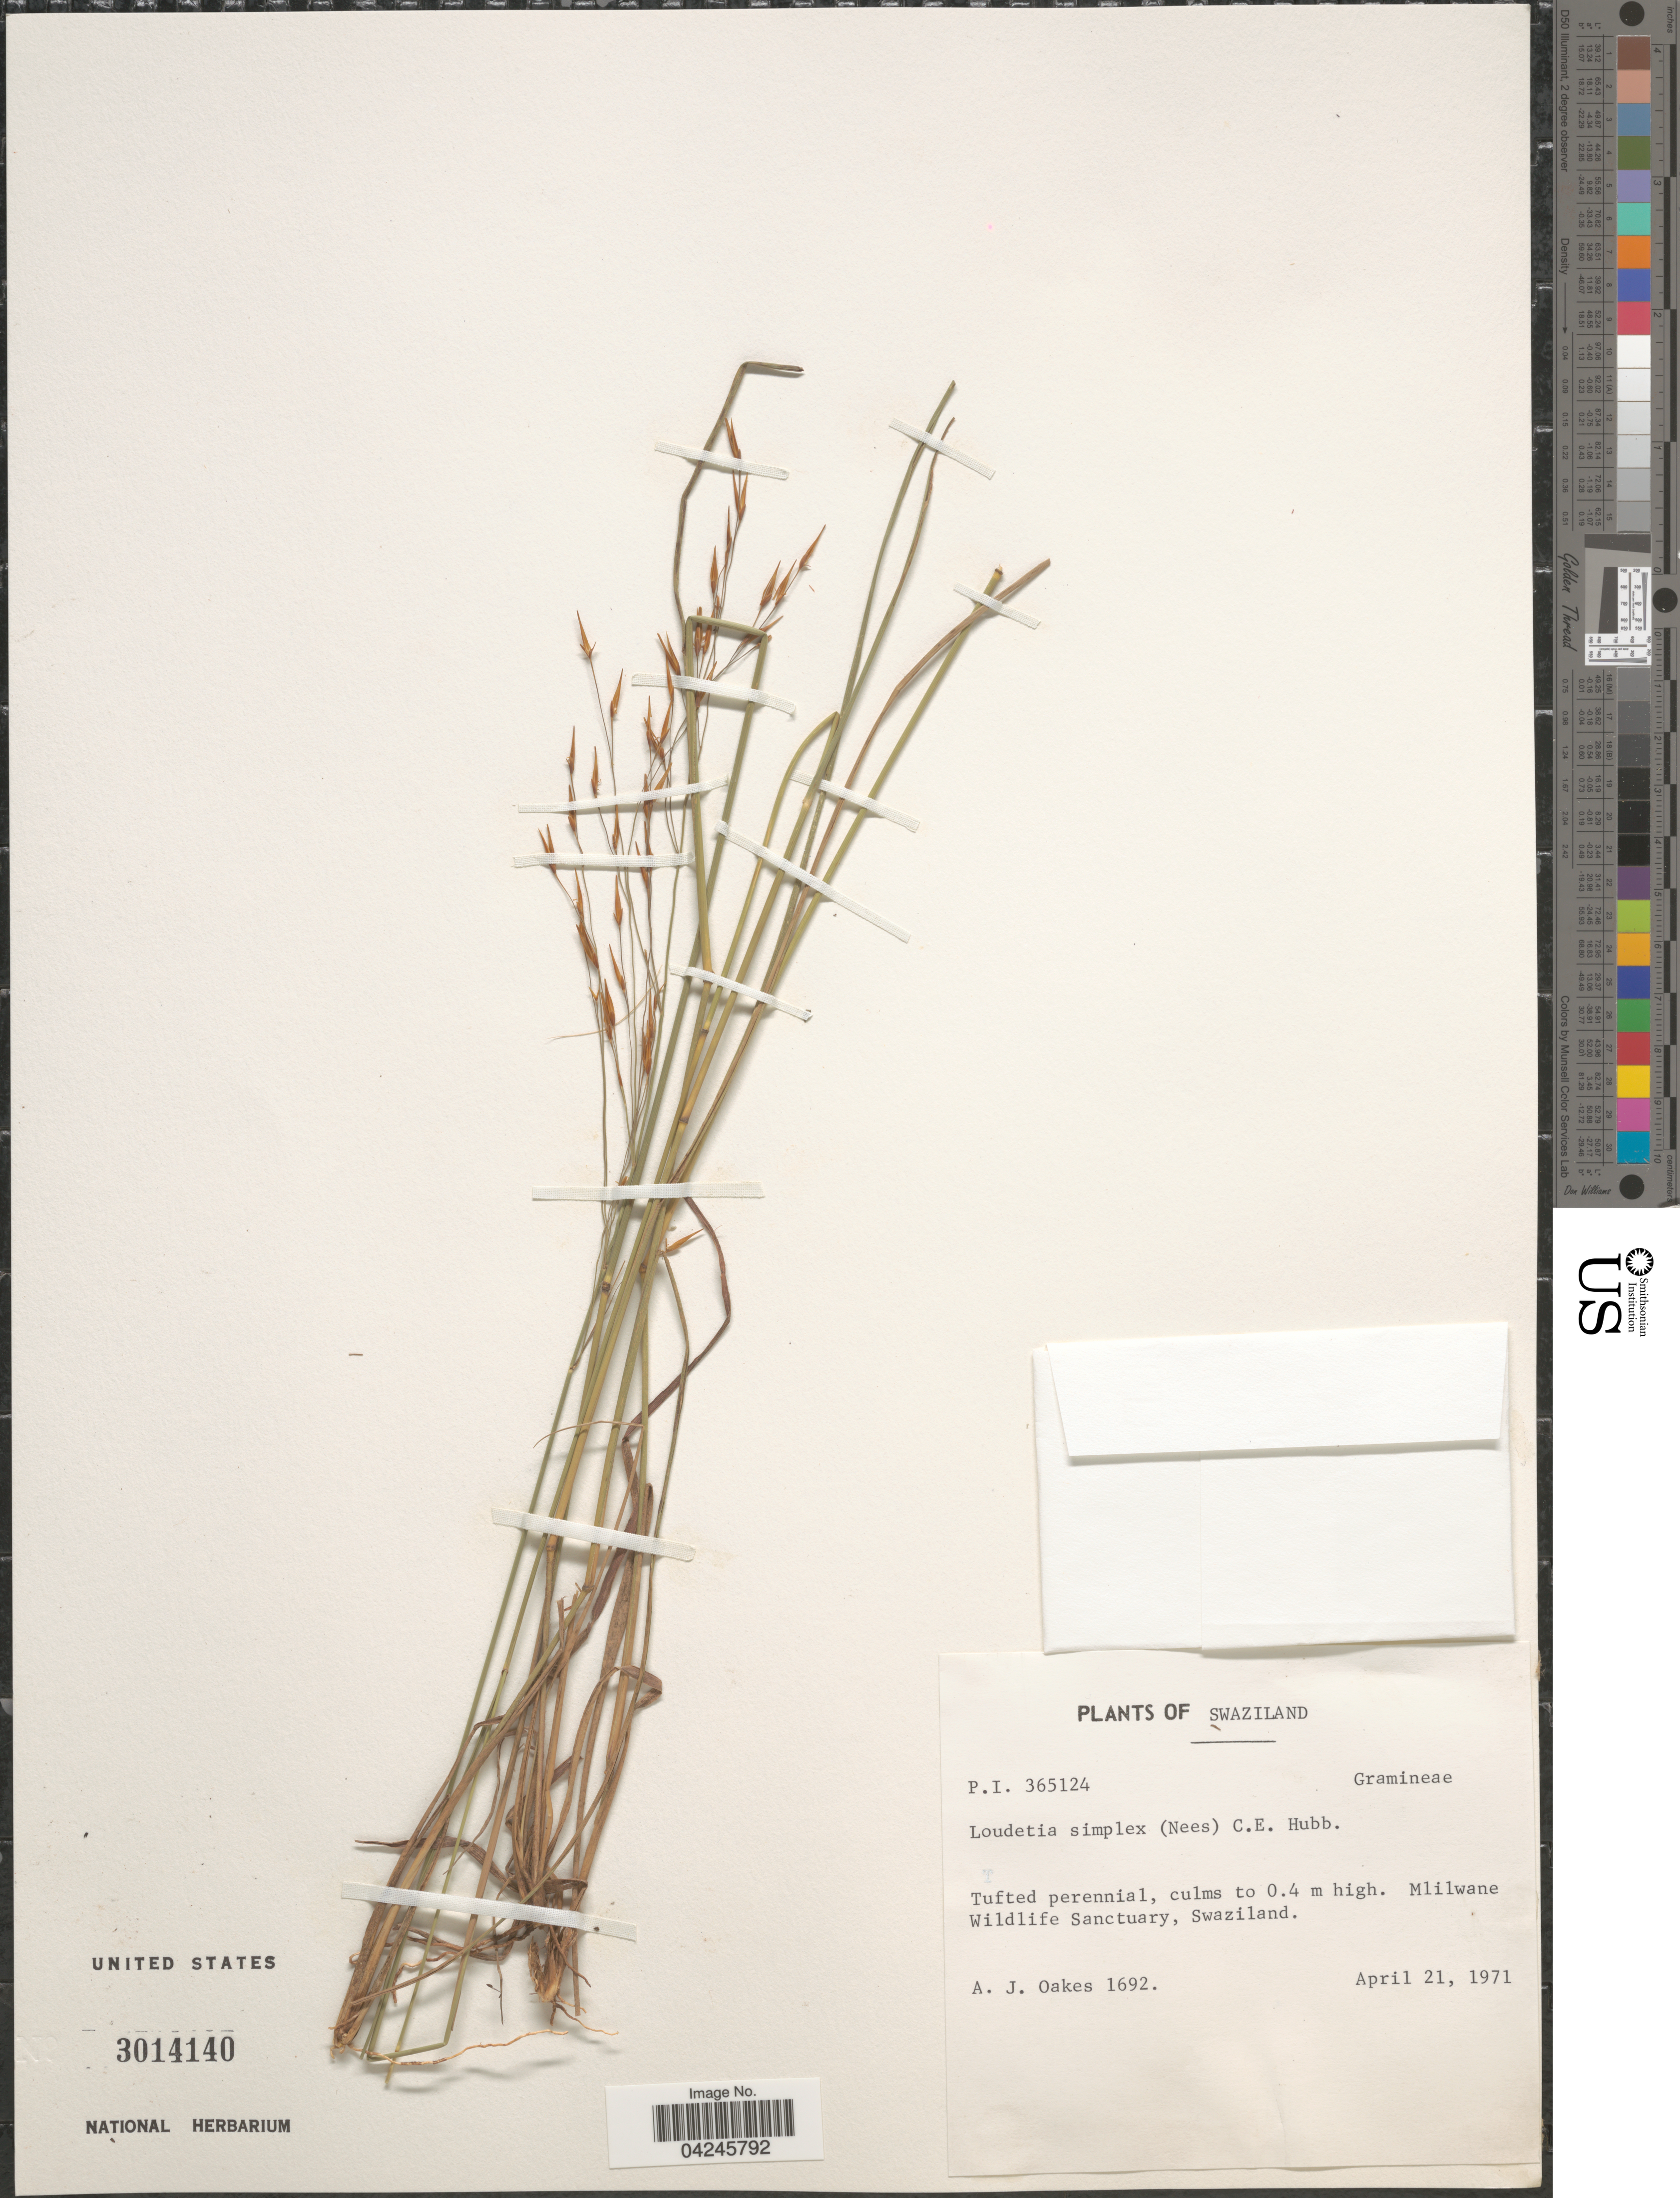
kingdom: Plantae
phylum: Tracheophyta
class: Liliopsida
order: Poales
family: Poaceae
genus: Loudetia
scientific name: Loudetia simplex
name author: (Nees) C.E. Hubb.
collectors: A. Oakes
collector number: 1692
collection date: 1971-04-21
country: Eswatini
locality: Mlilwane Wildlife Sanctuary.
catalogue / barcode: US 3014140